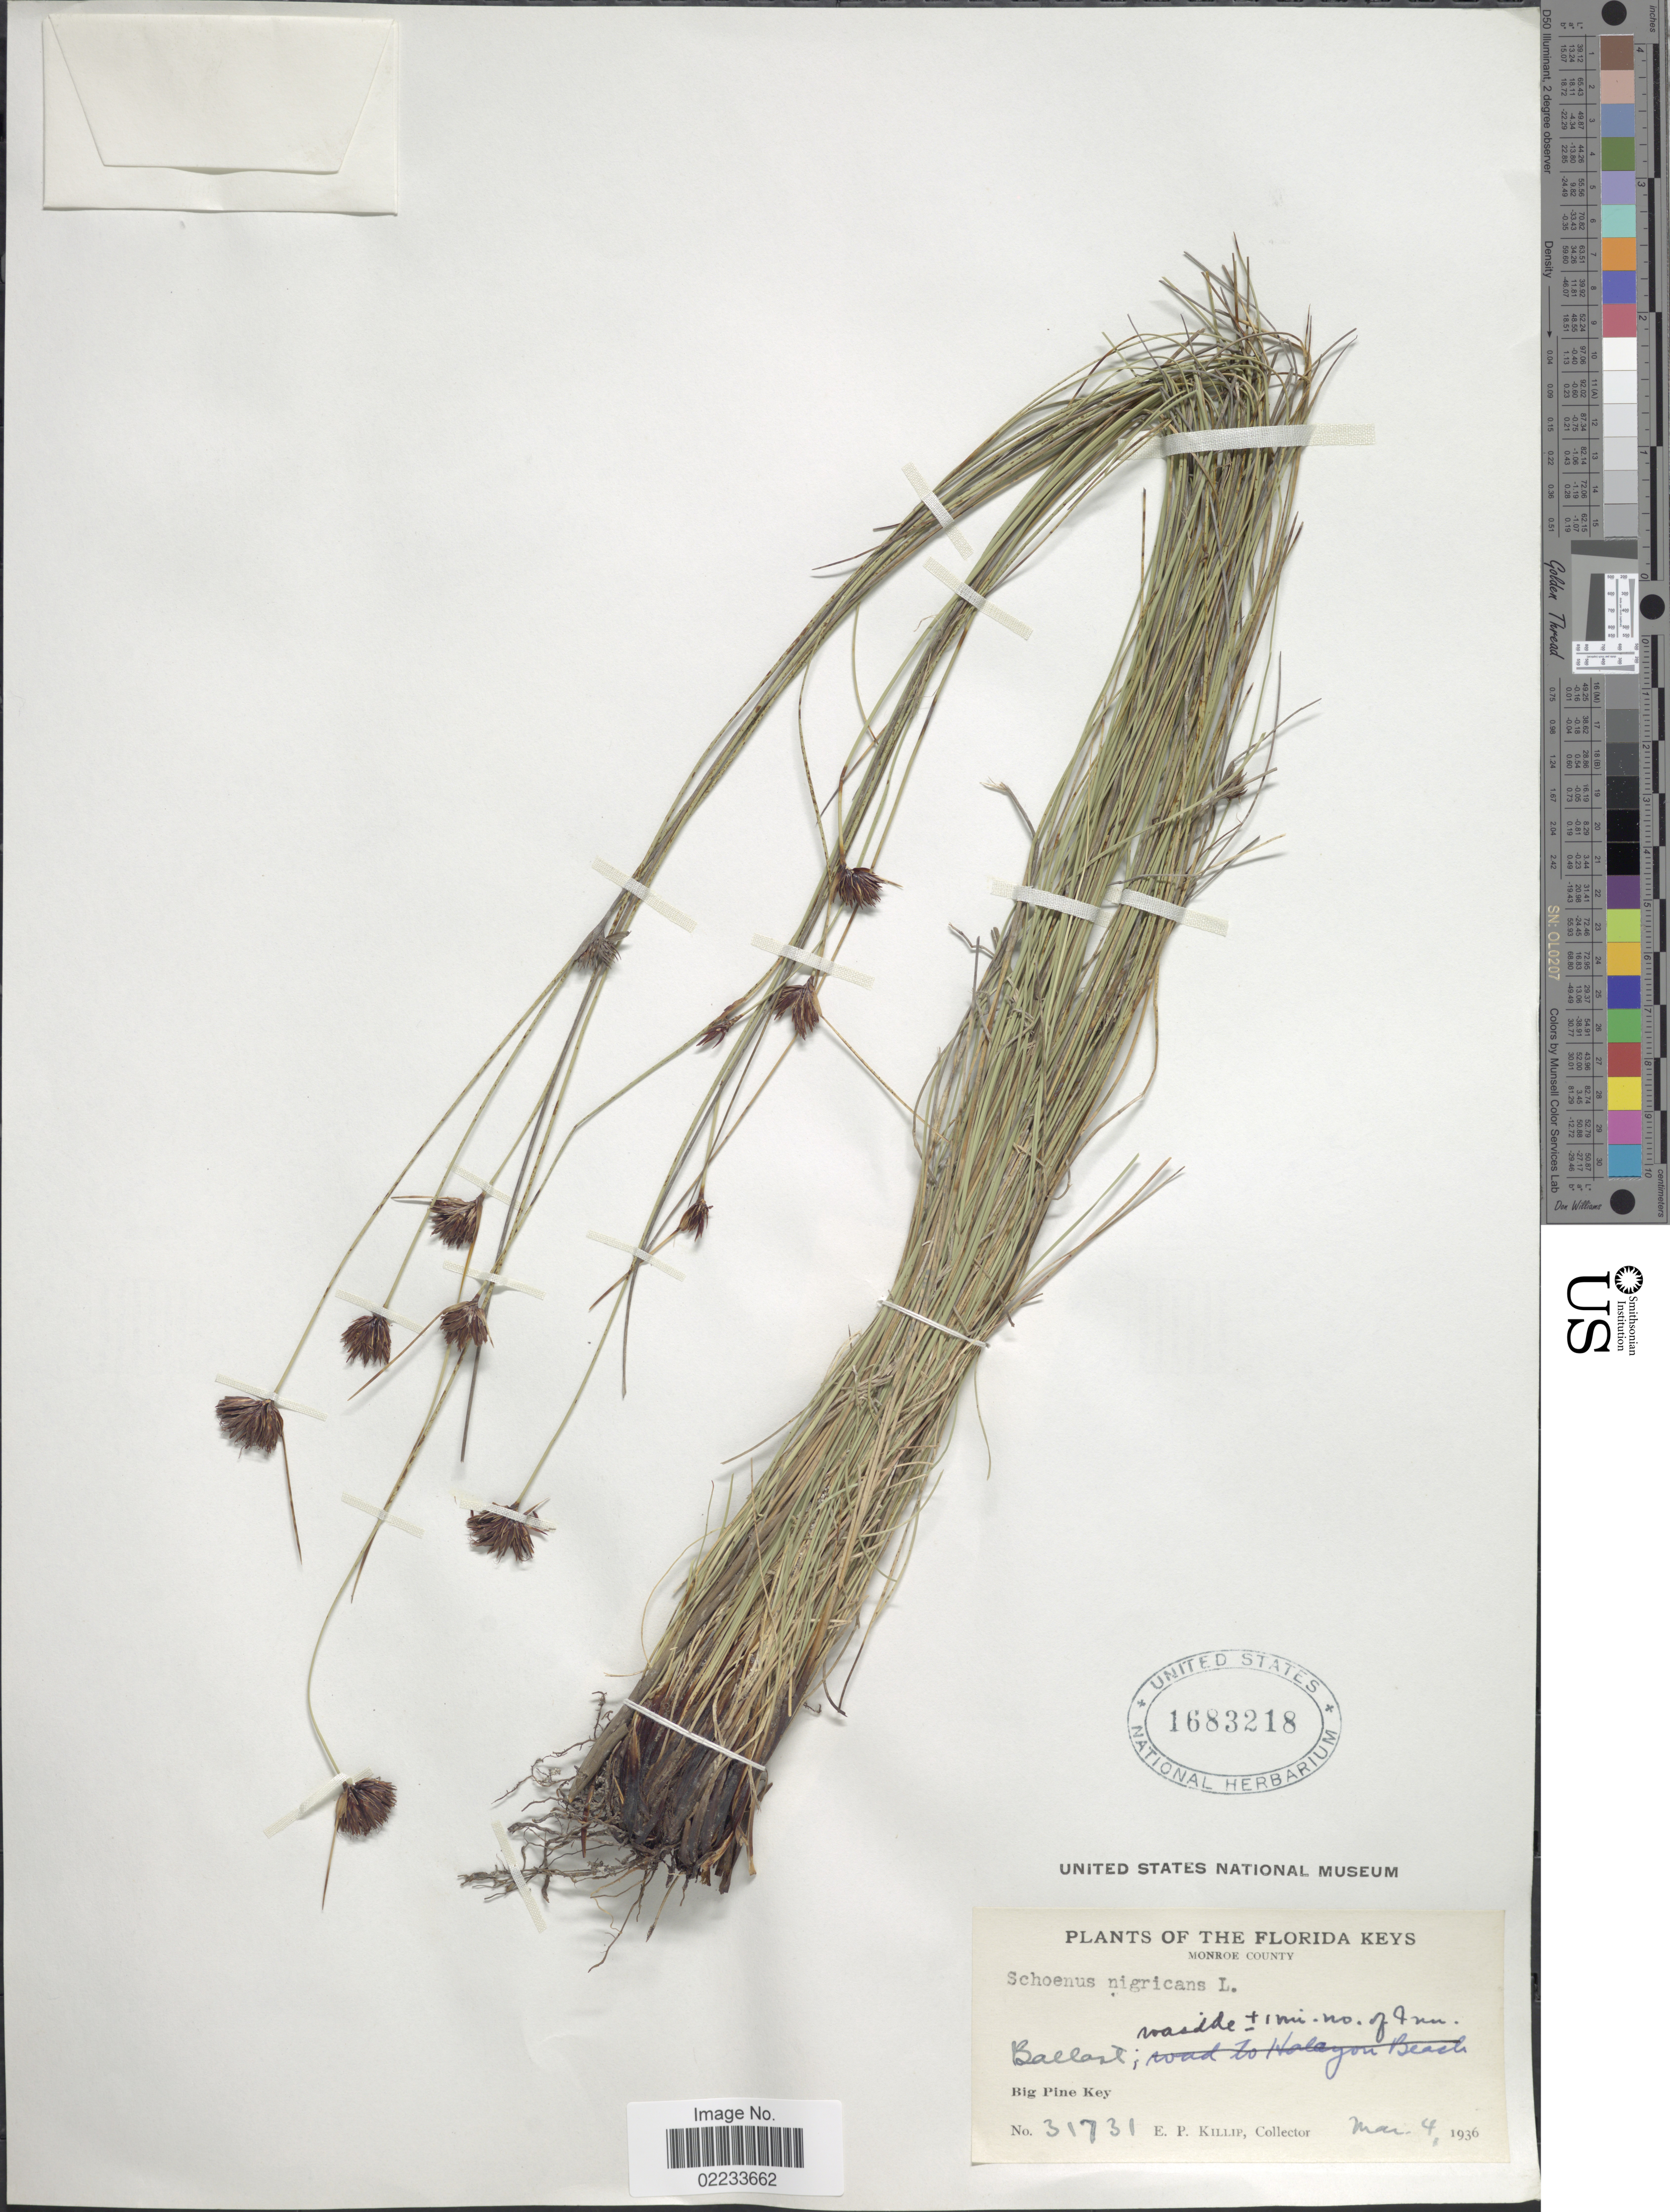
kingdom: Plantae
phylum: Tracheophyta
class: Liliopsida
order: Poales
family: Cyperaceae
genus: Schoenus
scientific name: Schoenus nigricans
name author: L.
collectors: E. P. Killip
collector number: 31731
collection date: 1936-03-04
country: United States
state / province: Florida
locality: The Florida Keys, Monroe County, Ballast; roadside ± mi no of Inu, Big Pine Key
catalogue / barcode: US 1683218